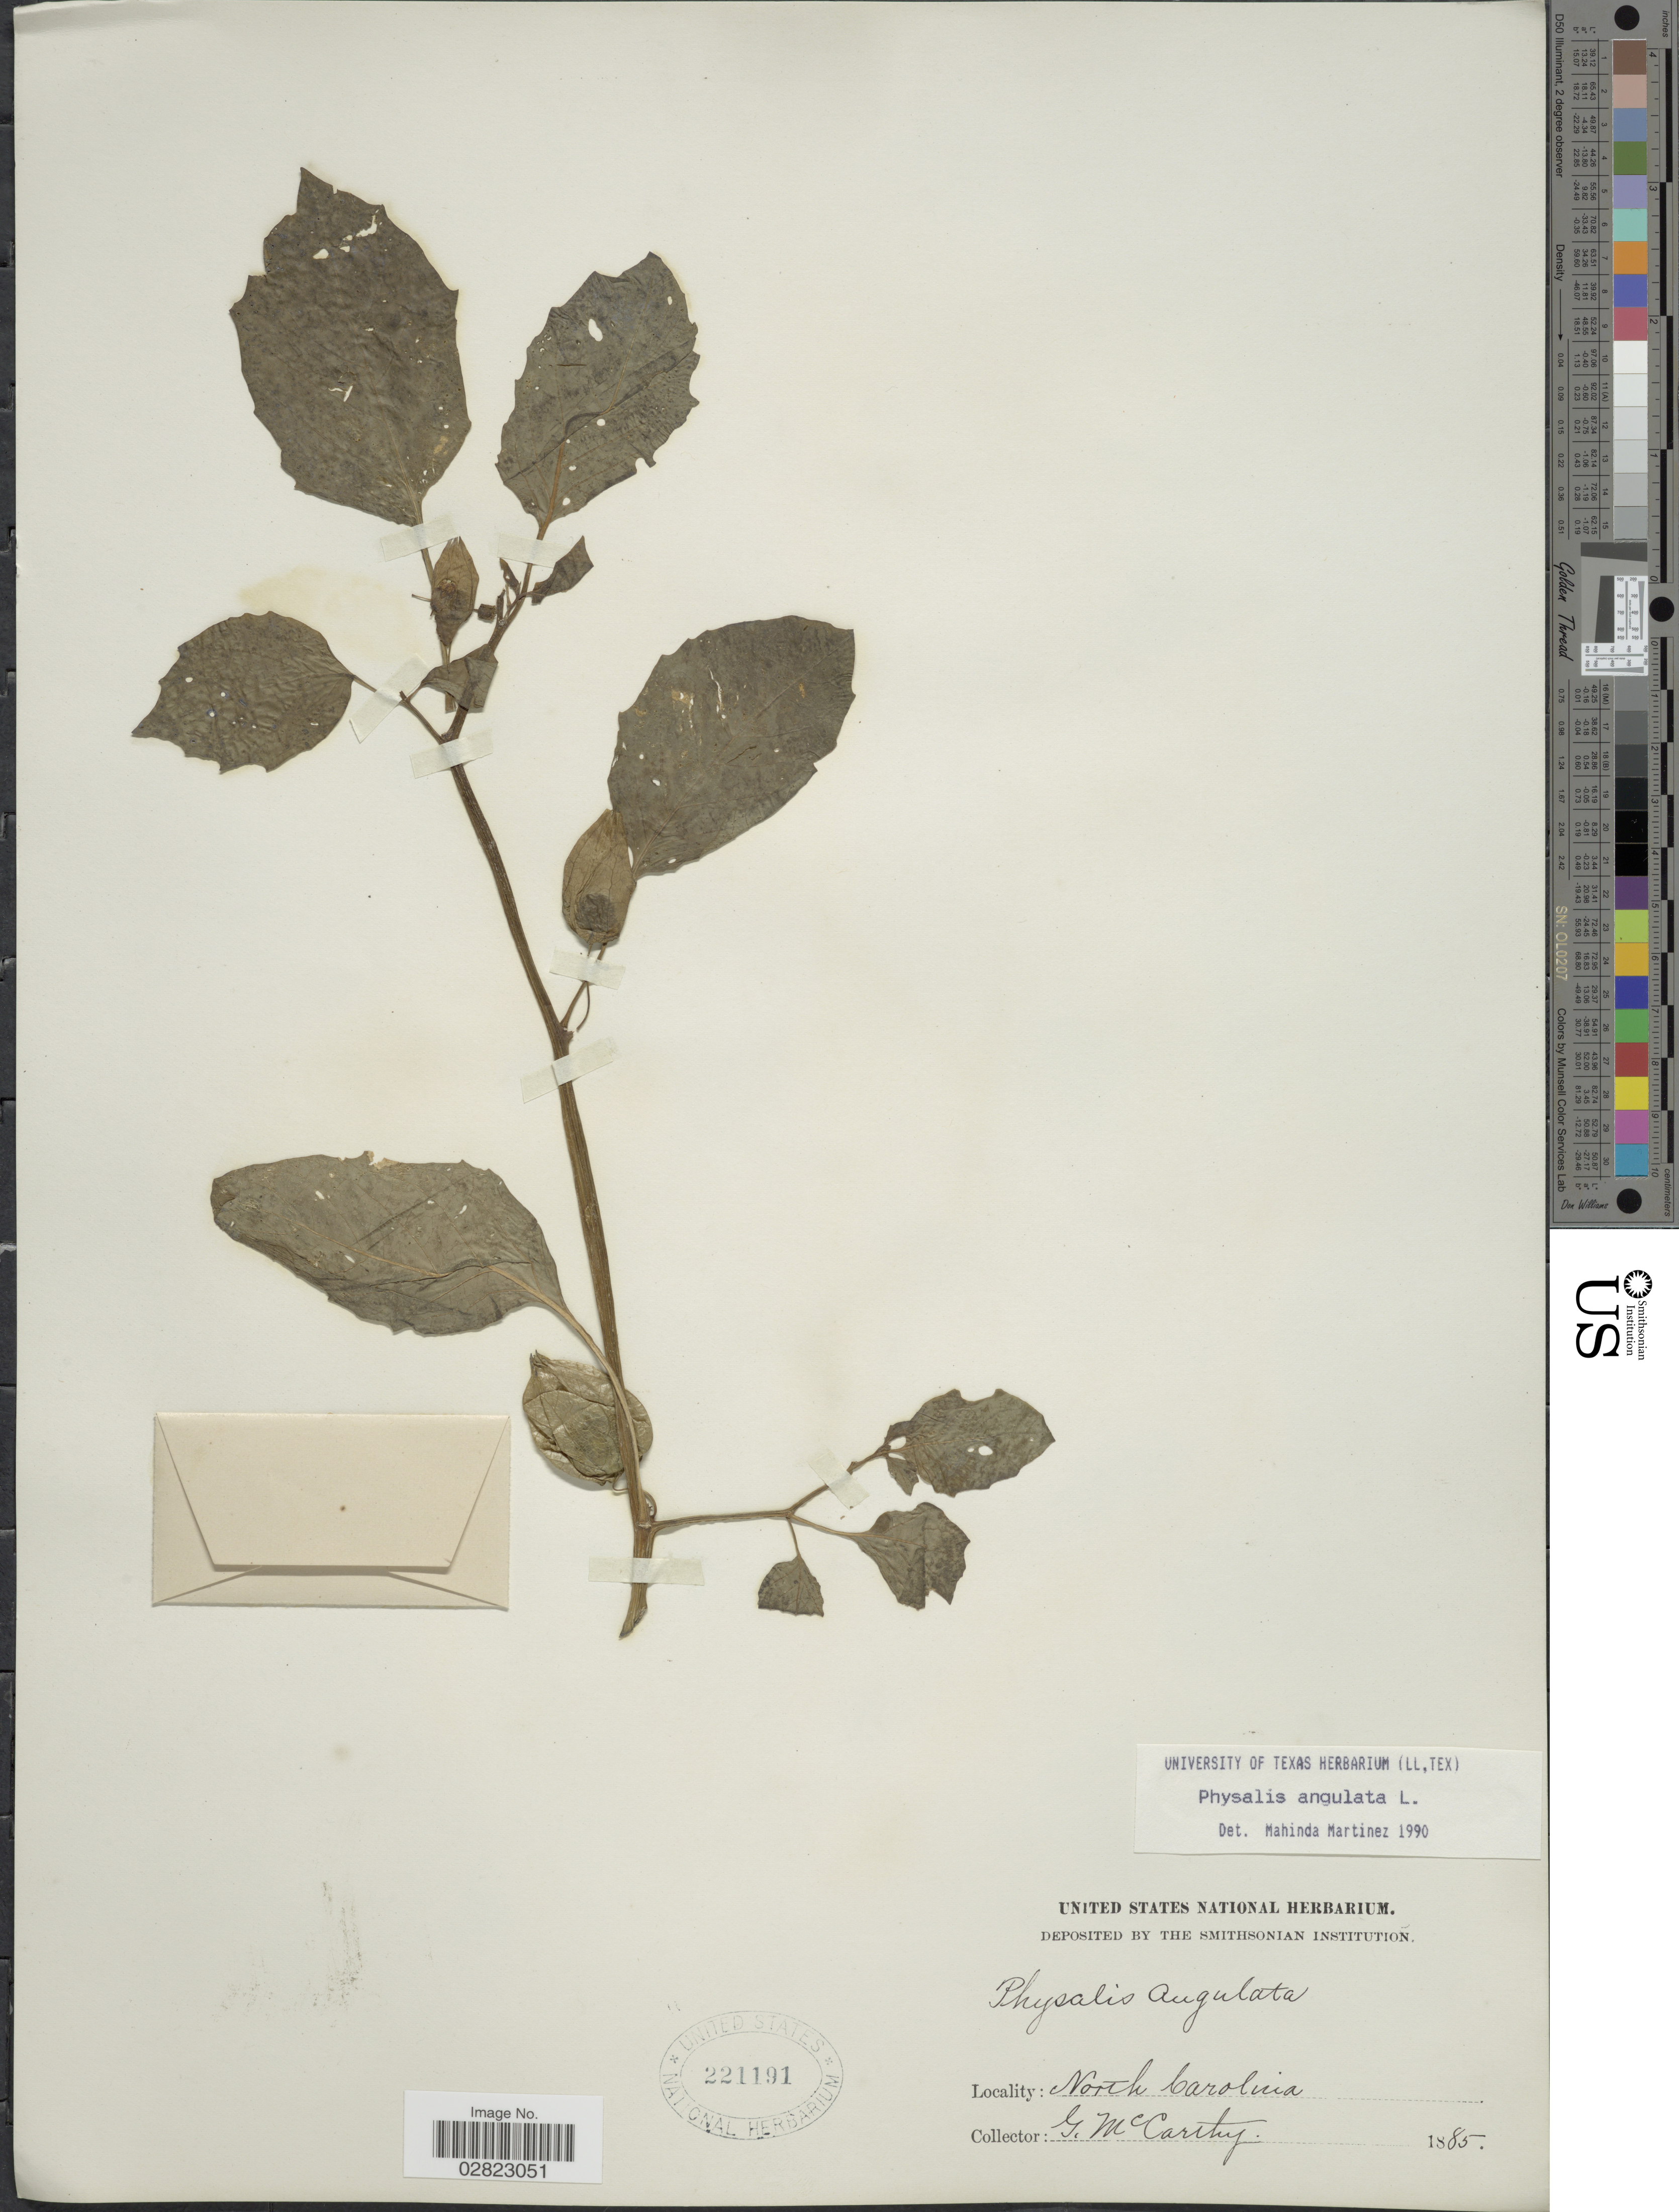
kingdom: Plantae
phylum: Tracheophyta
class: Magnoliopsida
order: Solanales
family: Solanaceae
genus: Physalis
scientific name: Physalis angulata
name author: L.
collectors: G. McCarthy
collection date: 1885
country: United States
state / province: North Carolina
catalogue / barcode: US 221191